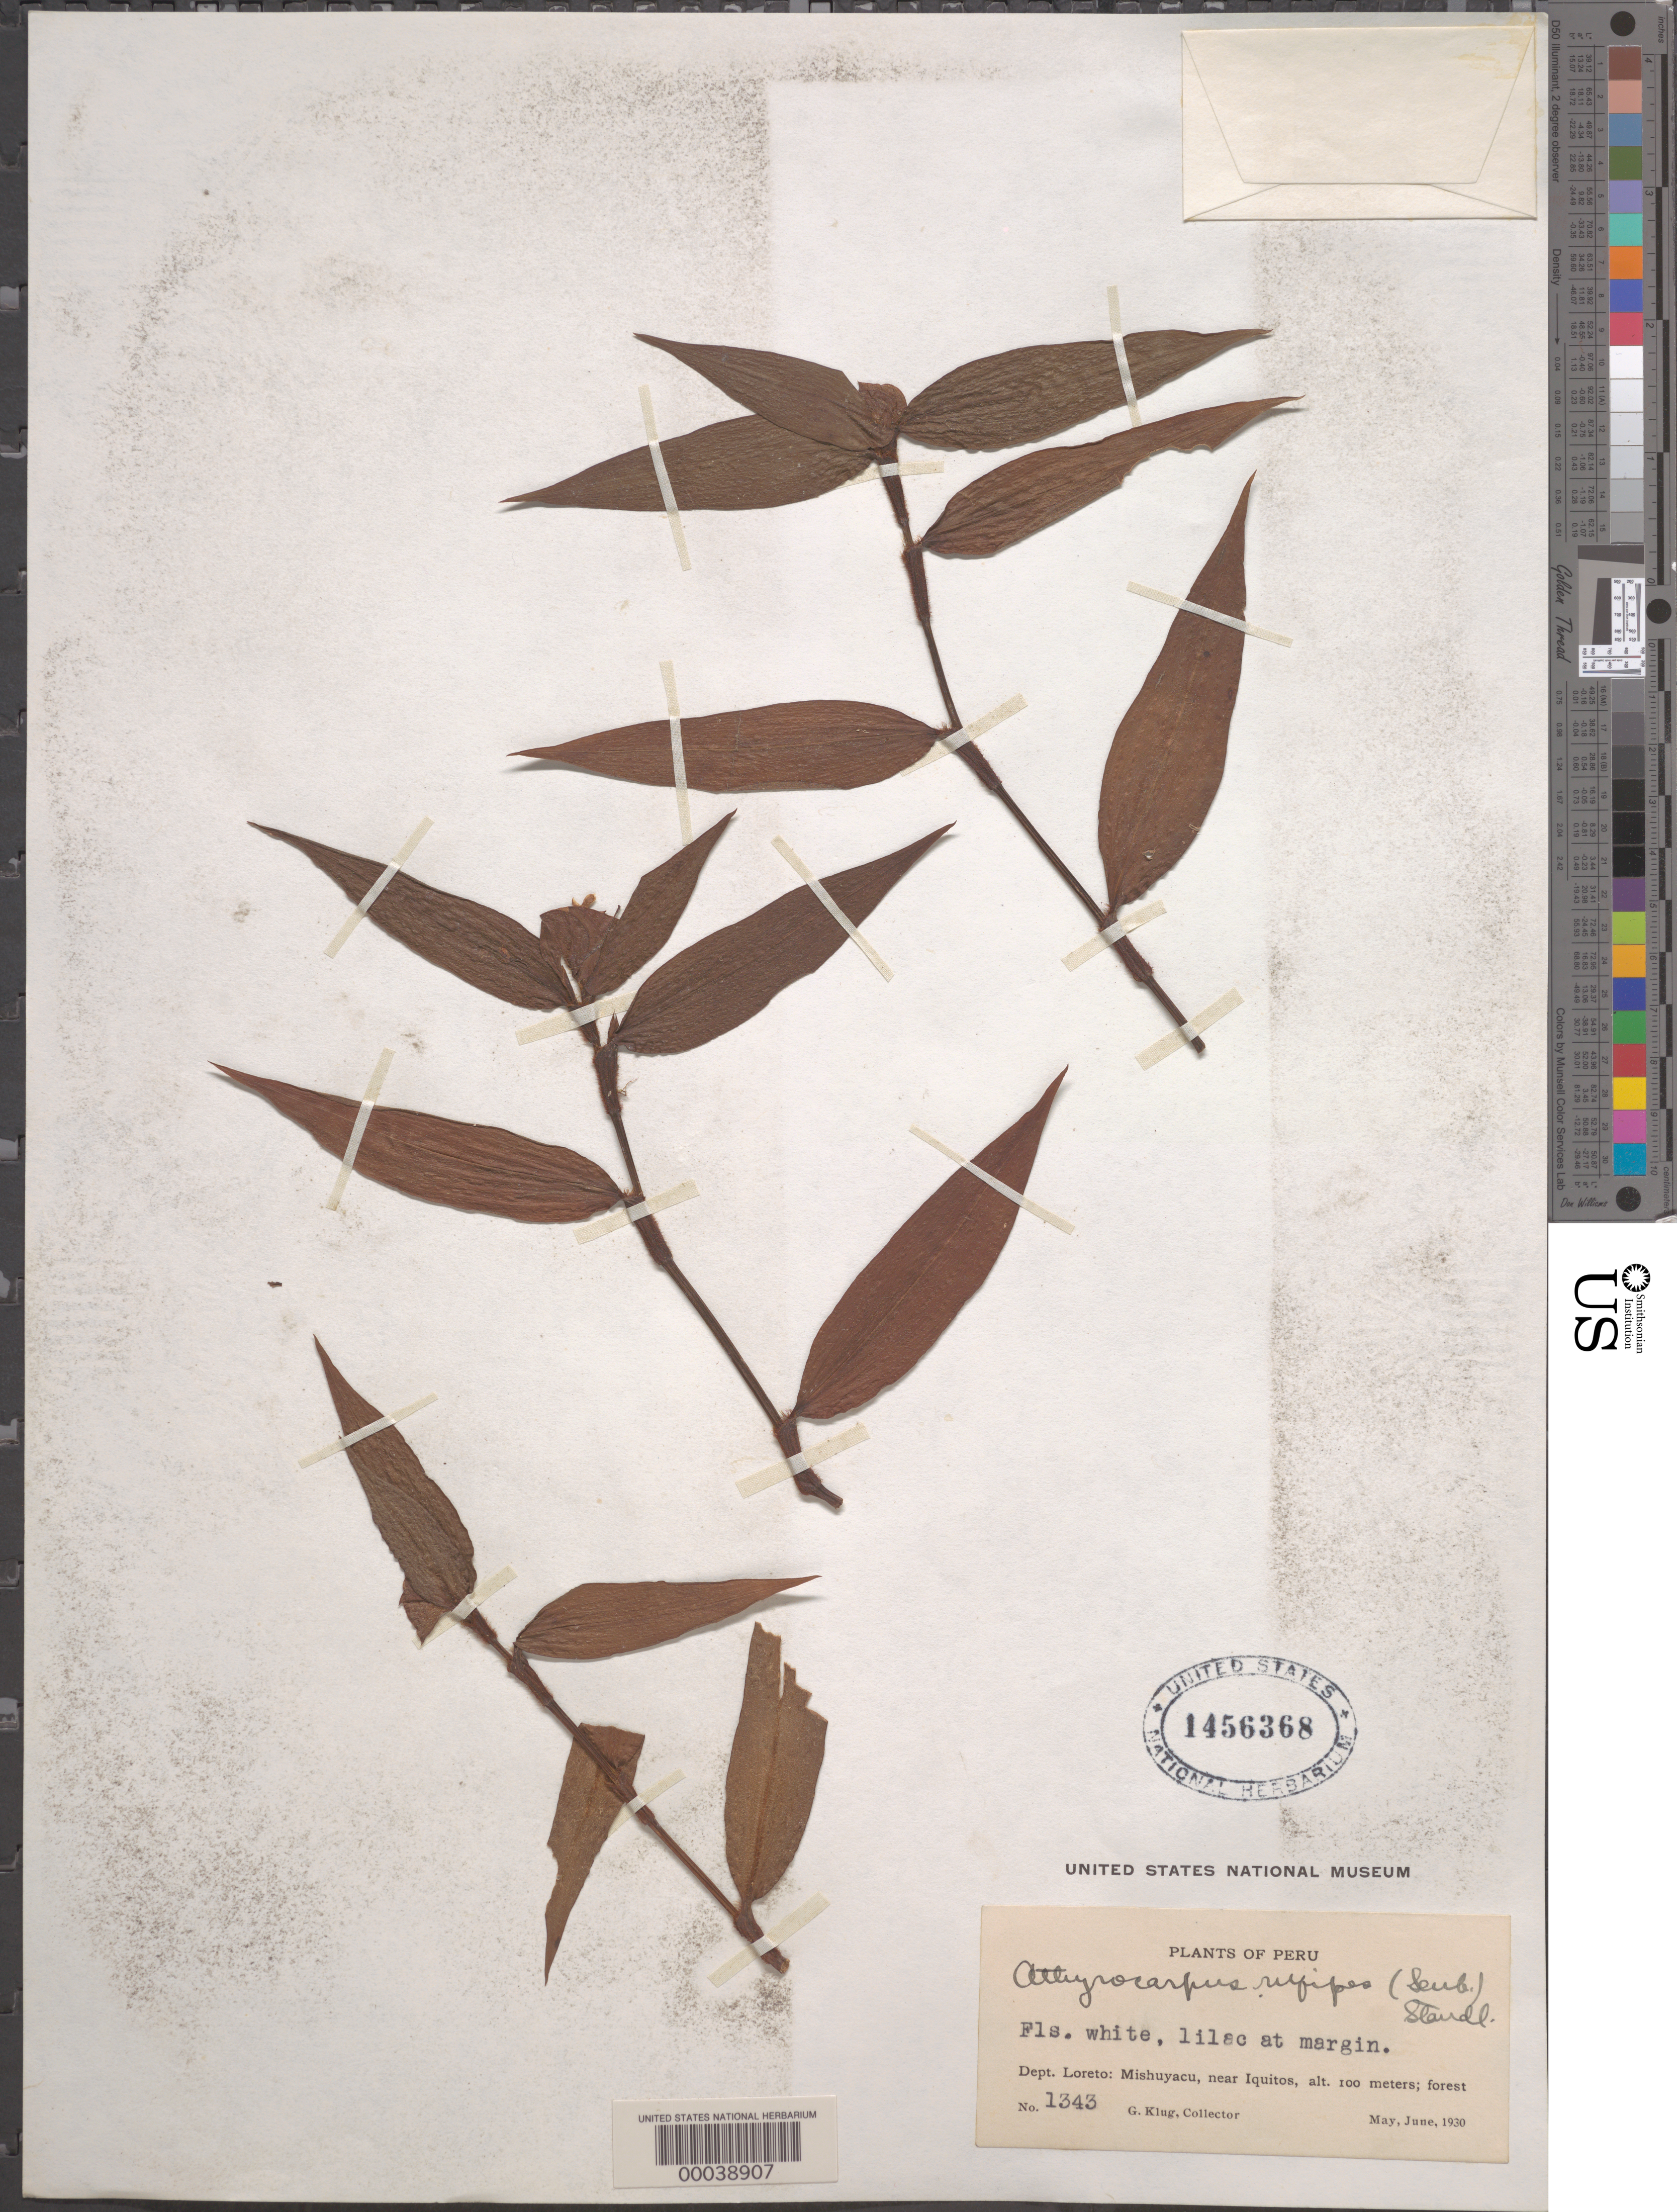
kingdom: Plantae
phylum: Tracheophyta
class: Liliopsida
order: Commelinales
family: Commelinaceae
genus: Commelina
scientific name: Commelina rufipes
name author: Seub.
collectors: G. Klug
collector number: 1343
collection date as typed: May 1930 to -- Jun 1930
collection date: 1930-05/1930-06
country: Peru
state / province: Loreto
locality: Mishuyacu, near Iquitos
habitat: Forest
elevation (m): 100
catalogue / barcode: US 1456368